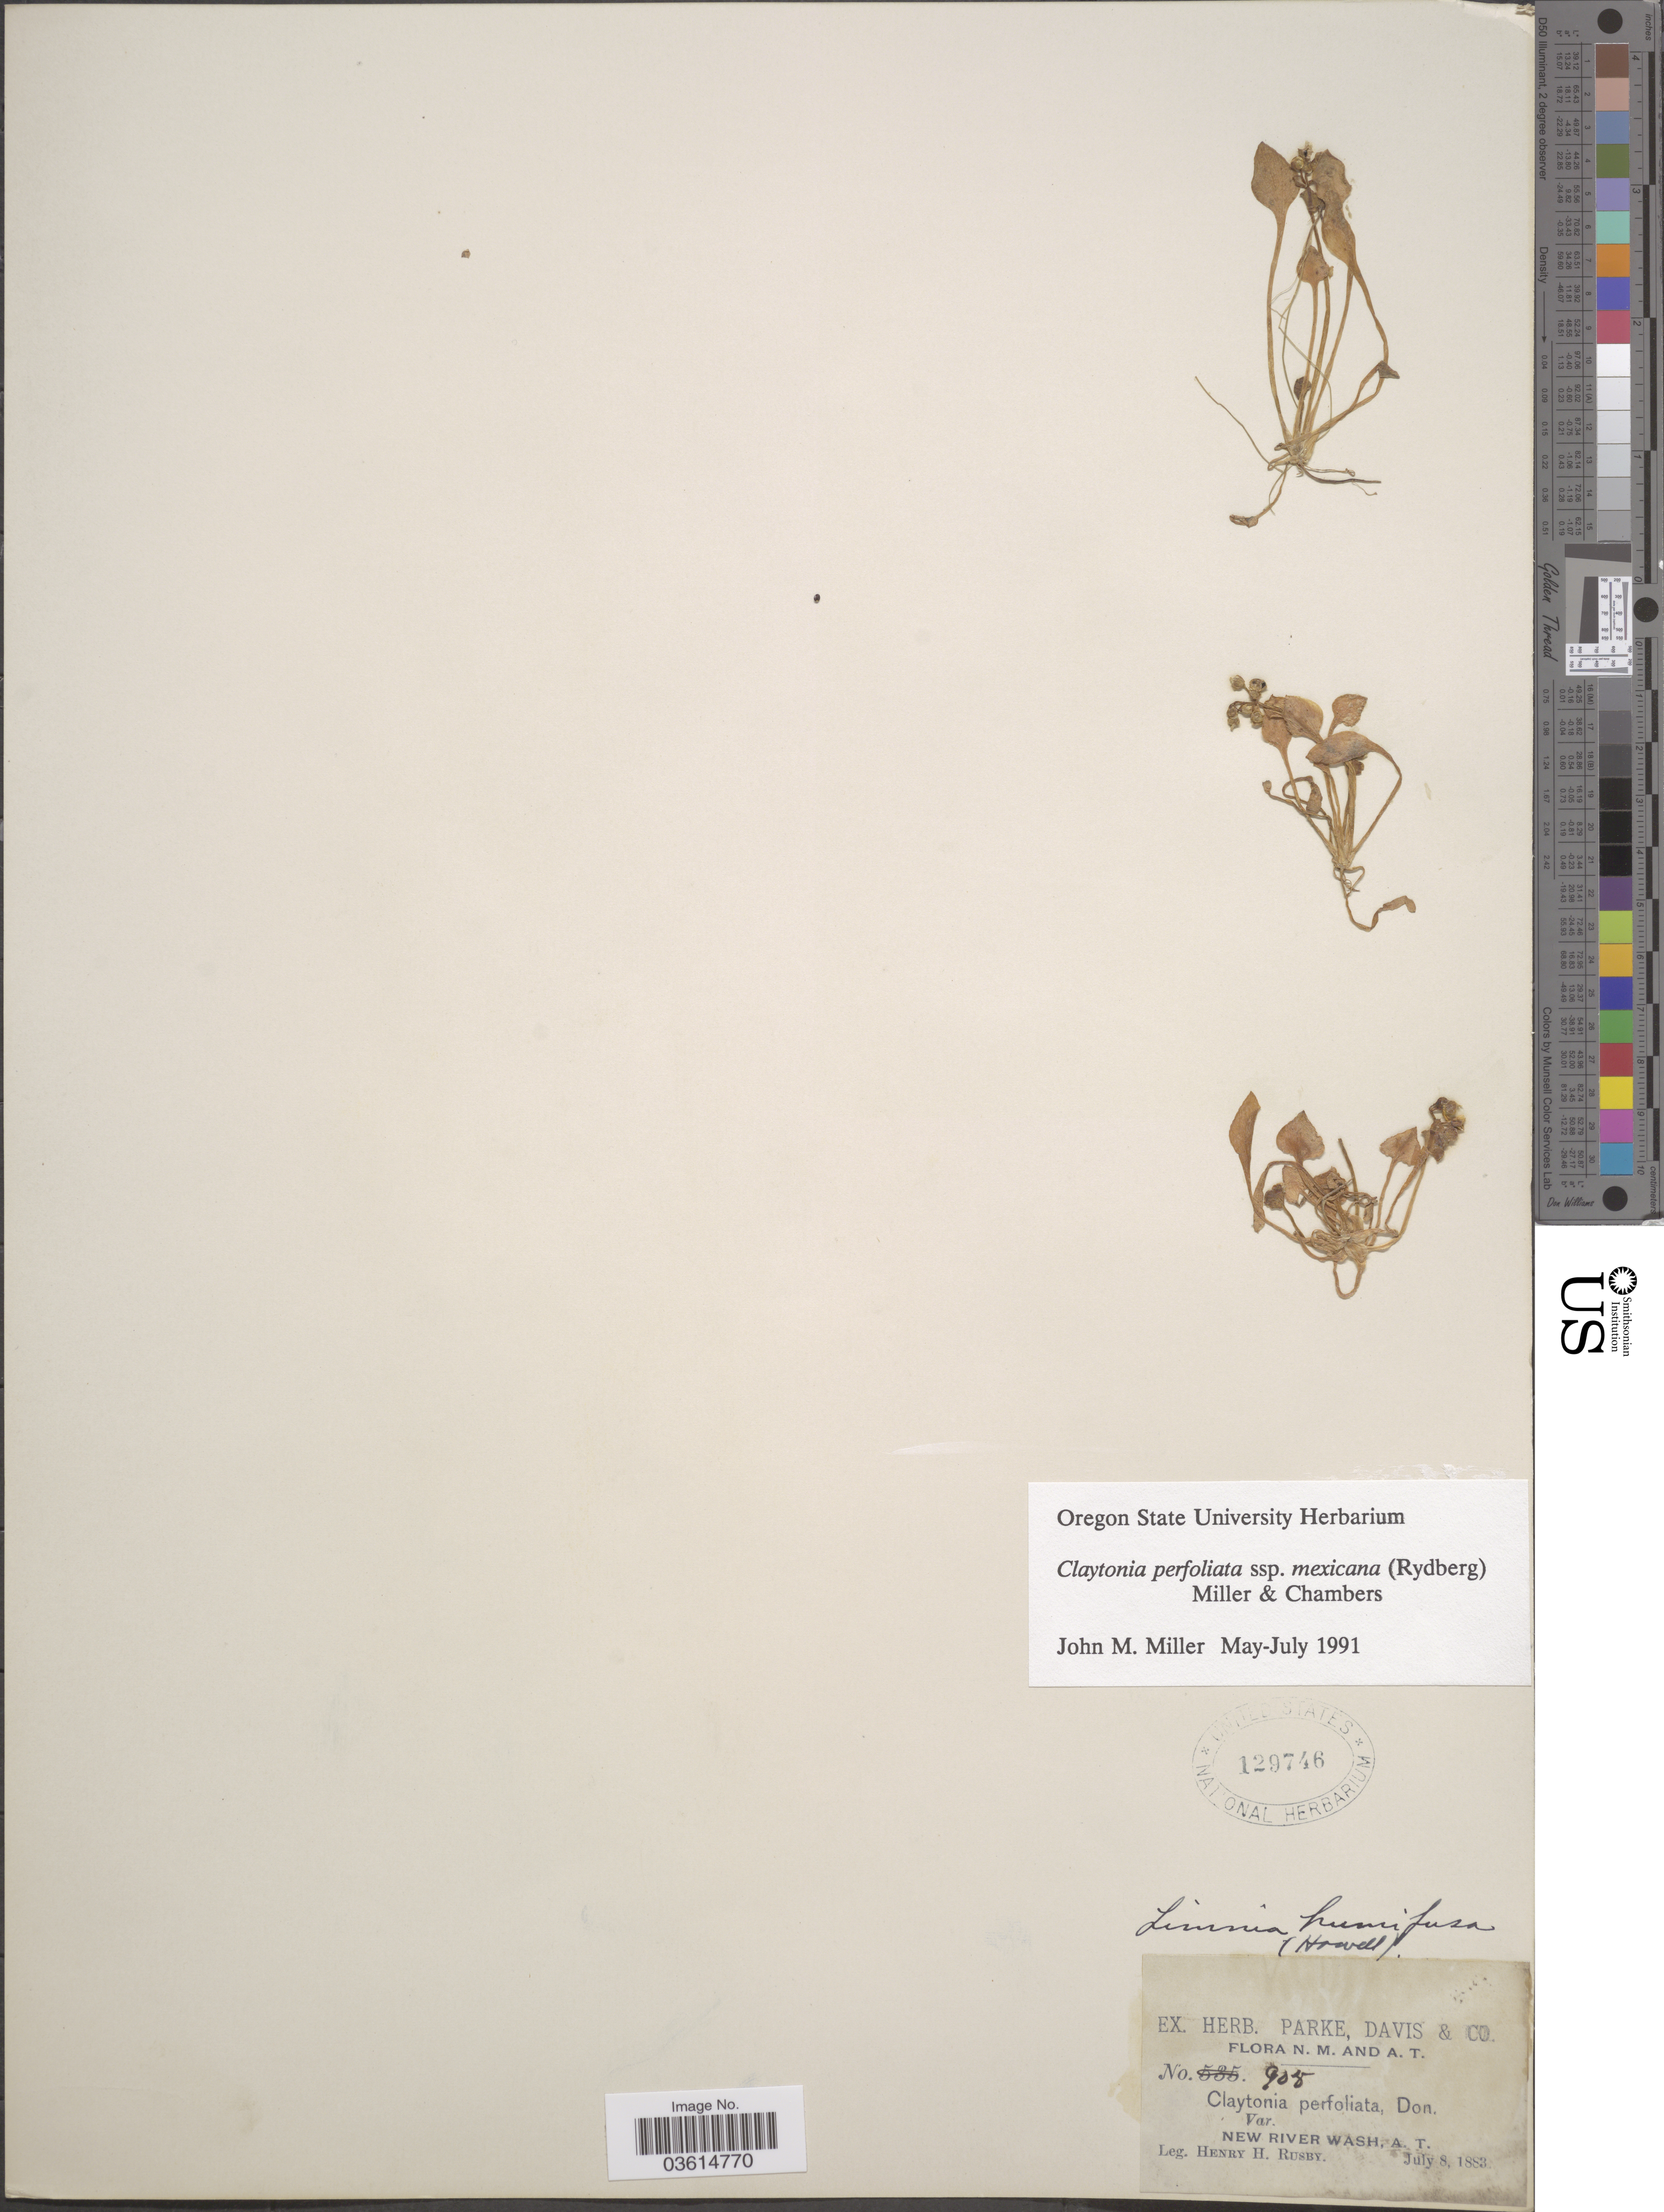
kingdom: Plantae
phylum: Tracheophyta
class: Magnoliopsida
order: Caryophyllales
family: Montiaceae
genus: Claytonia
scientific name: Claytonia perfoliata subsp. mexicana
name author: (Rydb.) Mill. & Chambers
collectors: H. H. Rusby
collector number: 908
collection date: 1883-07-08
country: United States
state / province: Arizona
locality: New River Wash, A. T.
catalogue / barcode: US 129746